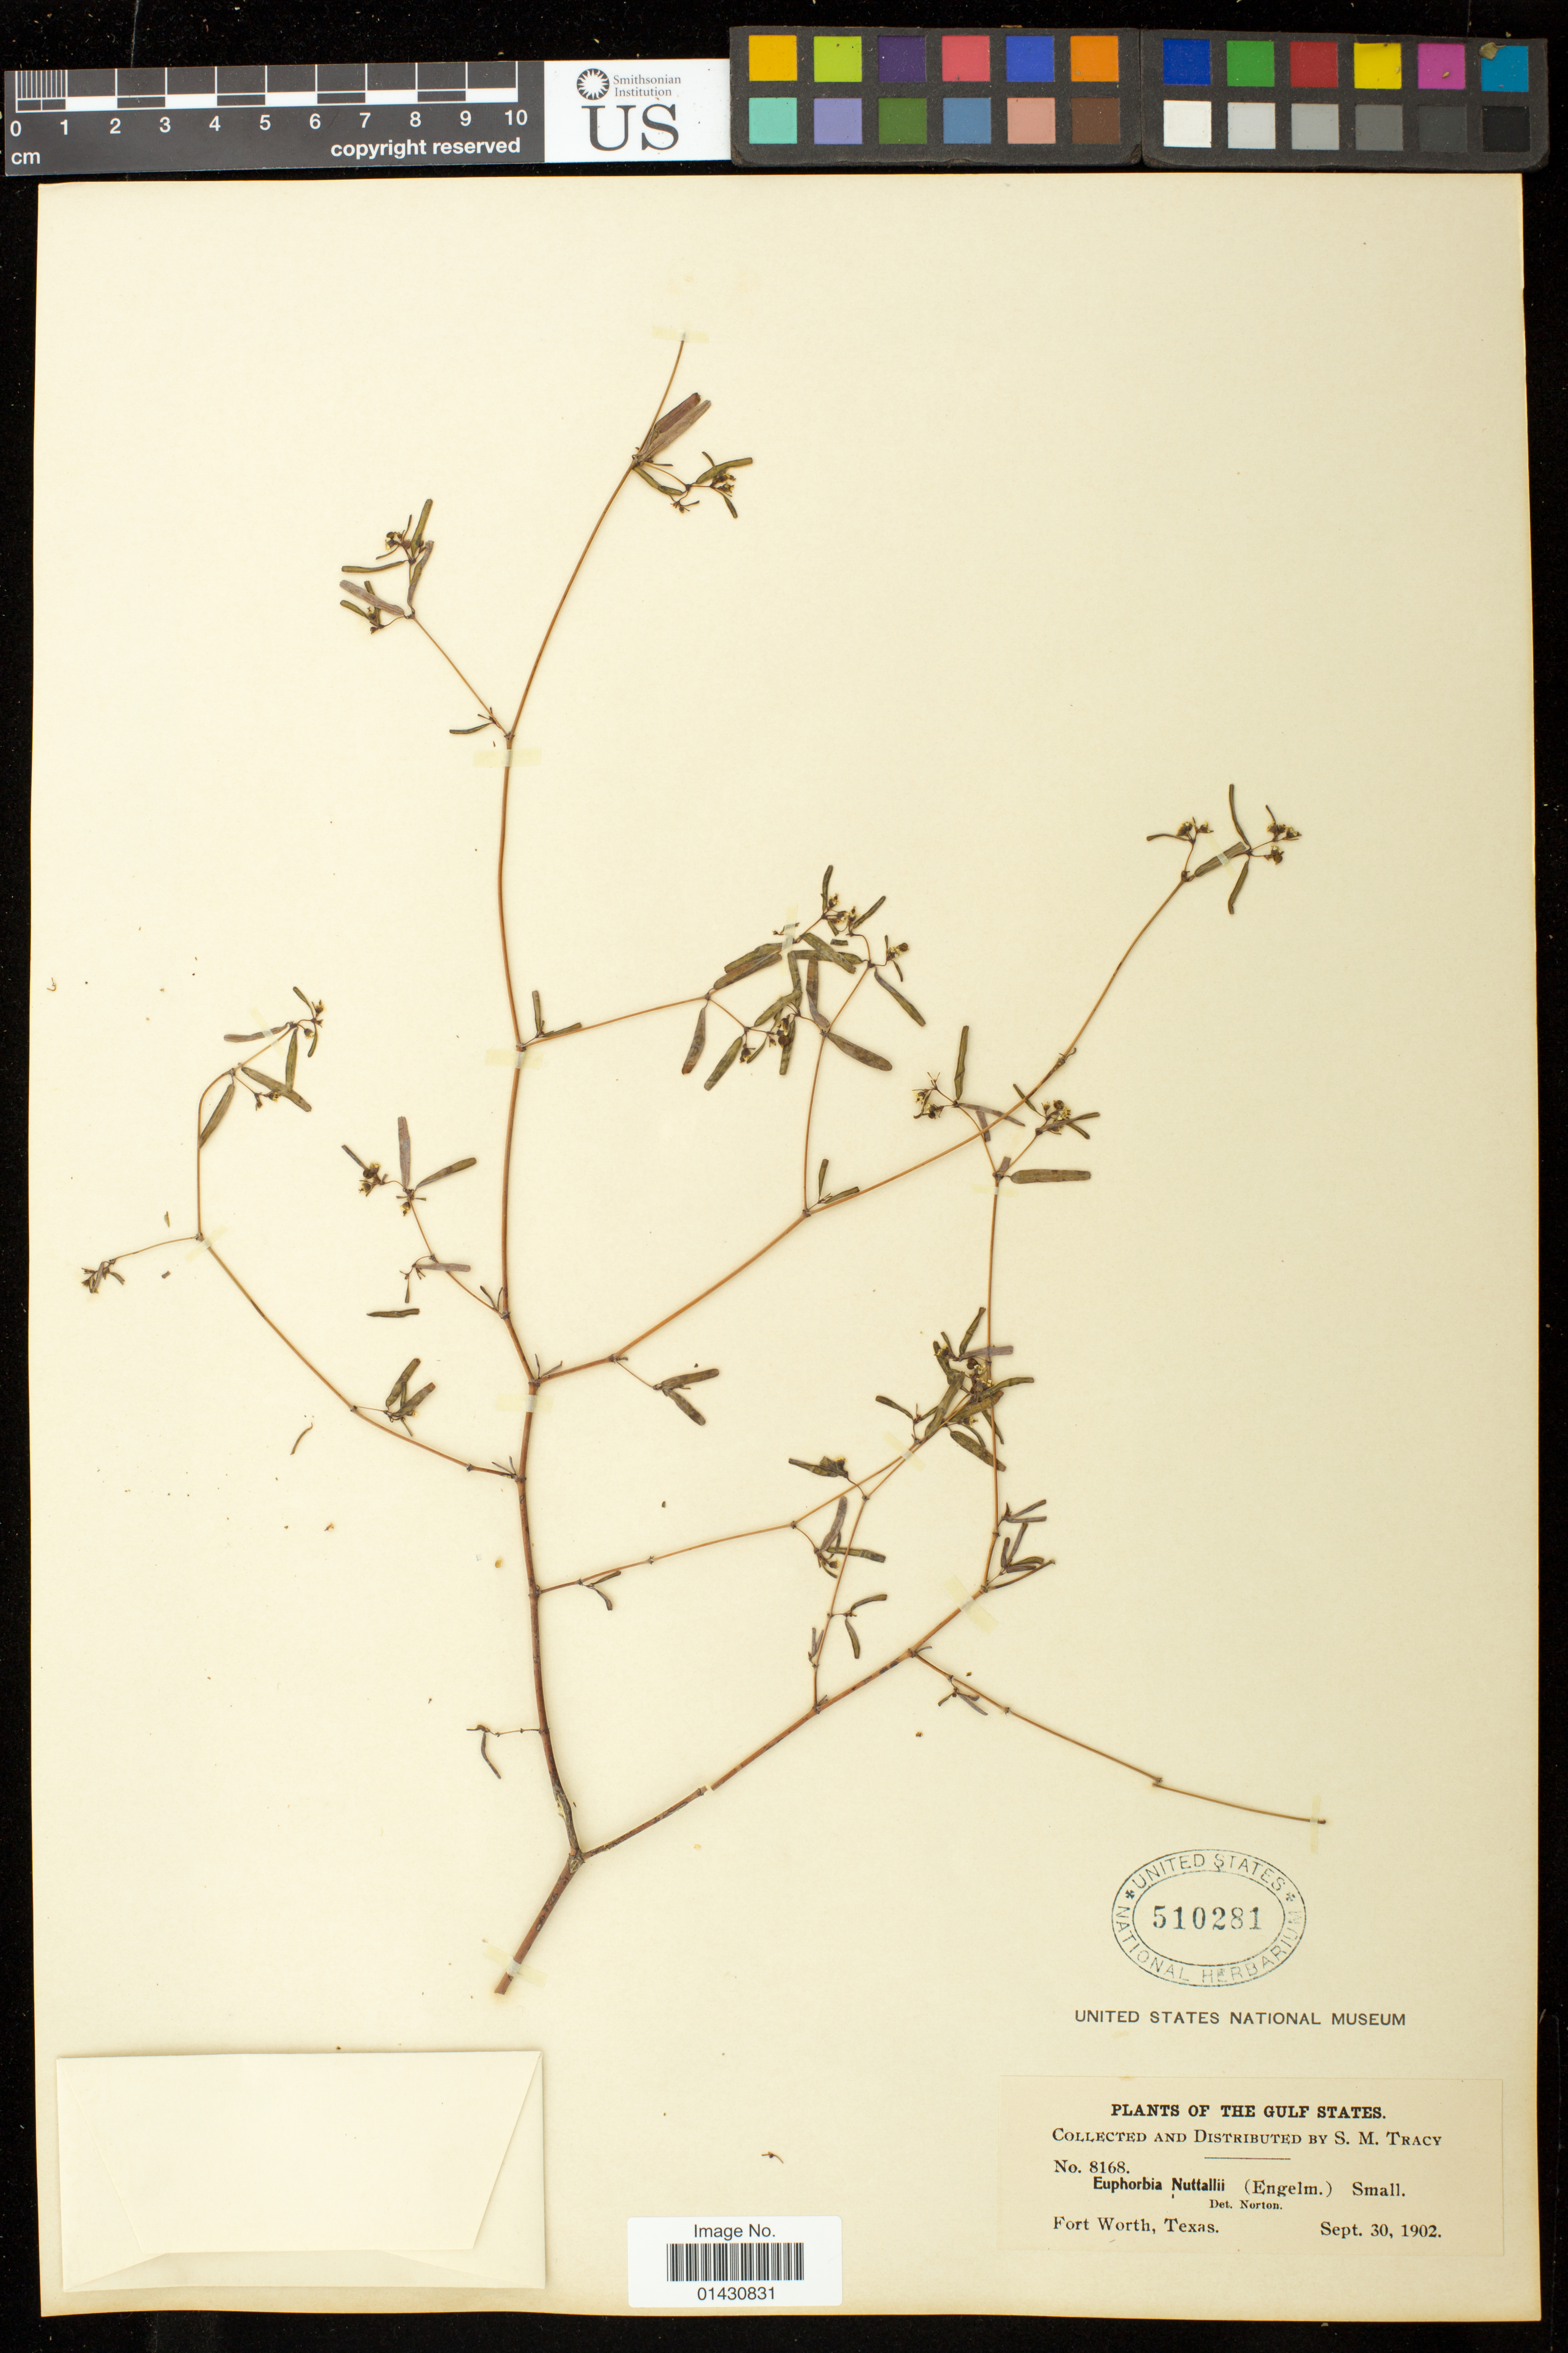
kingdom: Plantae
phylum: Tracheophyta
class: Magnoliopsida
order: Malpighiales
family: Euphorbiaceae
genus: Euphorbia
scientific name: Euphorbia missurica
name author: Raf.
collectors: S. M. Tracy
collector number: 8168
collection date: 1902-09-30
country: United States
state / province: Texas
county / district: Tarrant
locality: Fort Worth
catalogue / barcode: US 510281